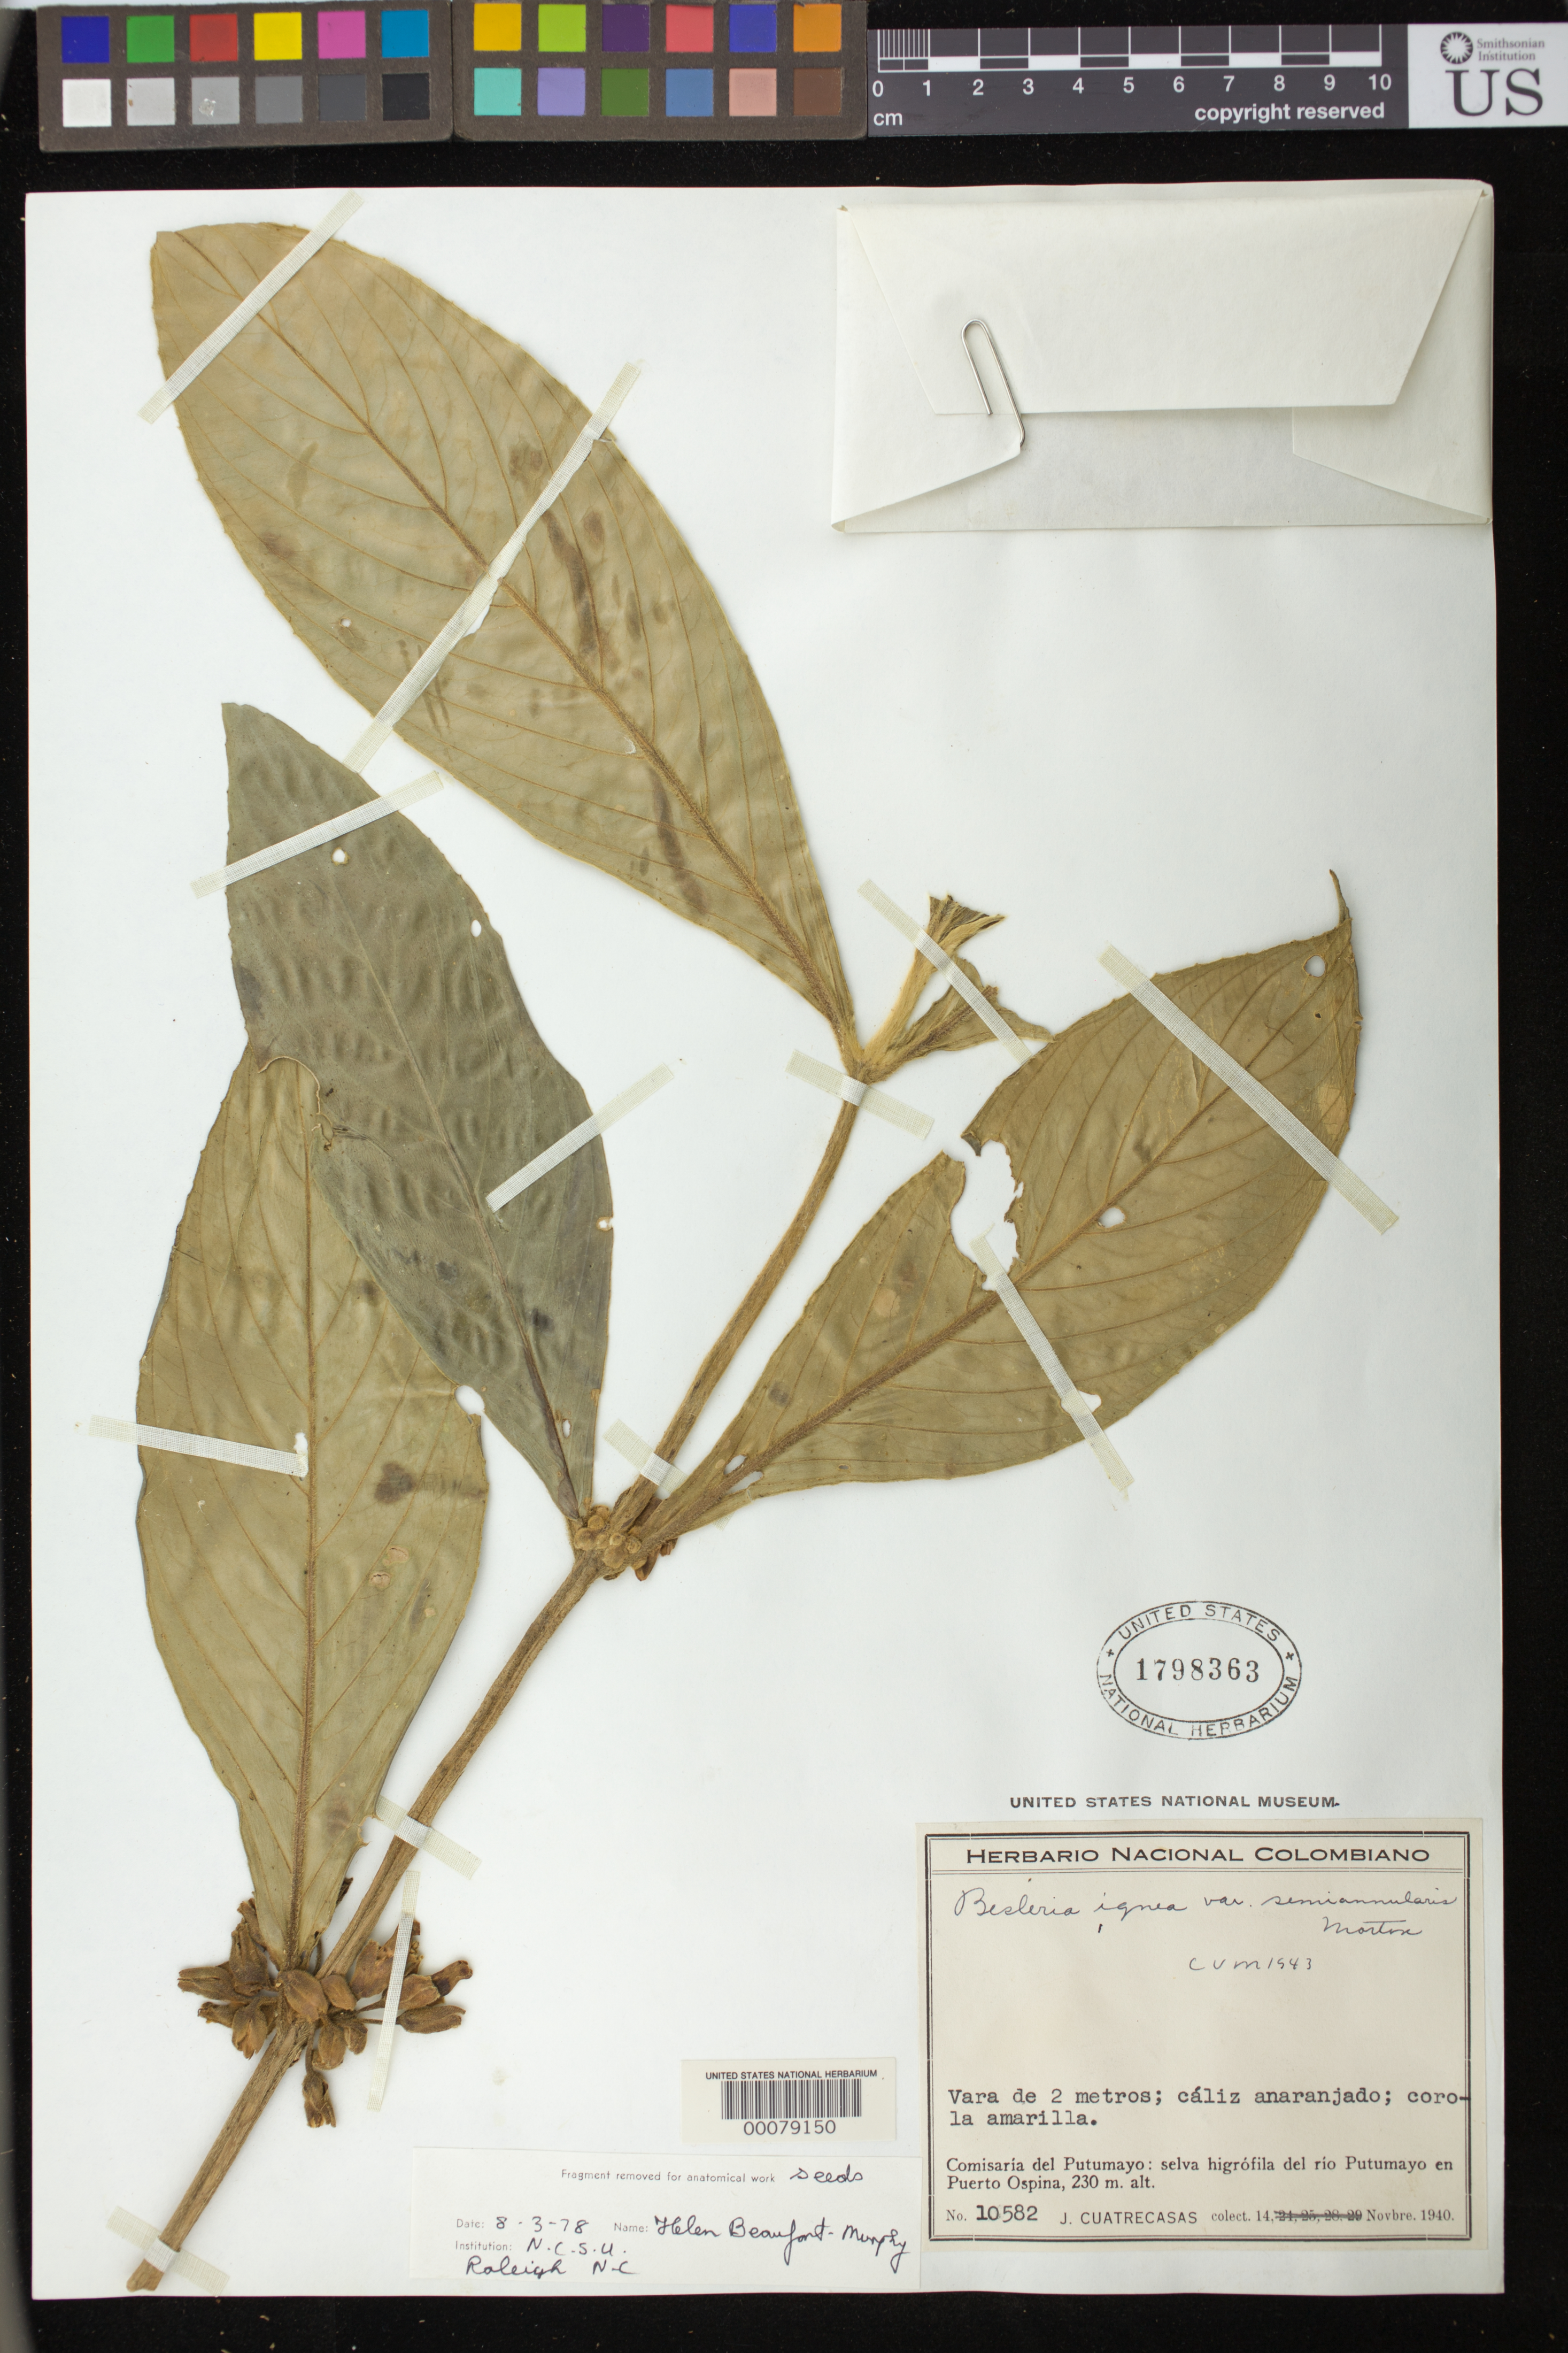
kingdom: Plantae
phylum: Tracheophyta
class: Magnoliopsida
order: Lamiales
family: Gesneriaceae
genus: Besleria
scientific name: Besleria aggregata var. aggregata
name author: (Mart.) Hanst.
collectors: J. Cuatrecasas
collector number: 10582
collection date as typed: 14 Nov 1940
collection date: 1940-11-14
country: Colombia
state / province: Putumayo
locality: Rio Putumayo in Puerto Ospina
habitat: Forest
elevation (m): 230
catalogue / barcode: US 1798363